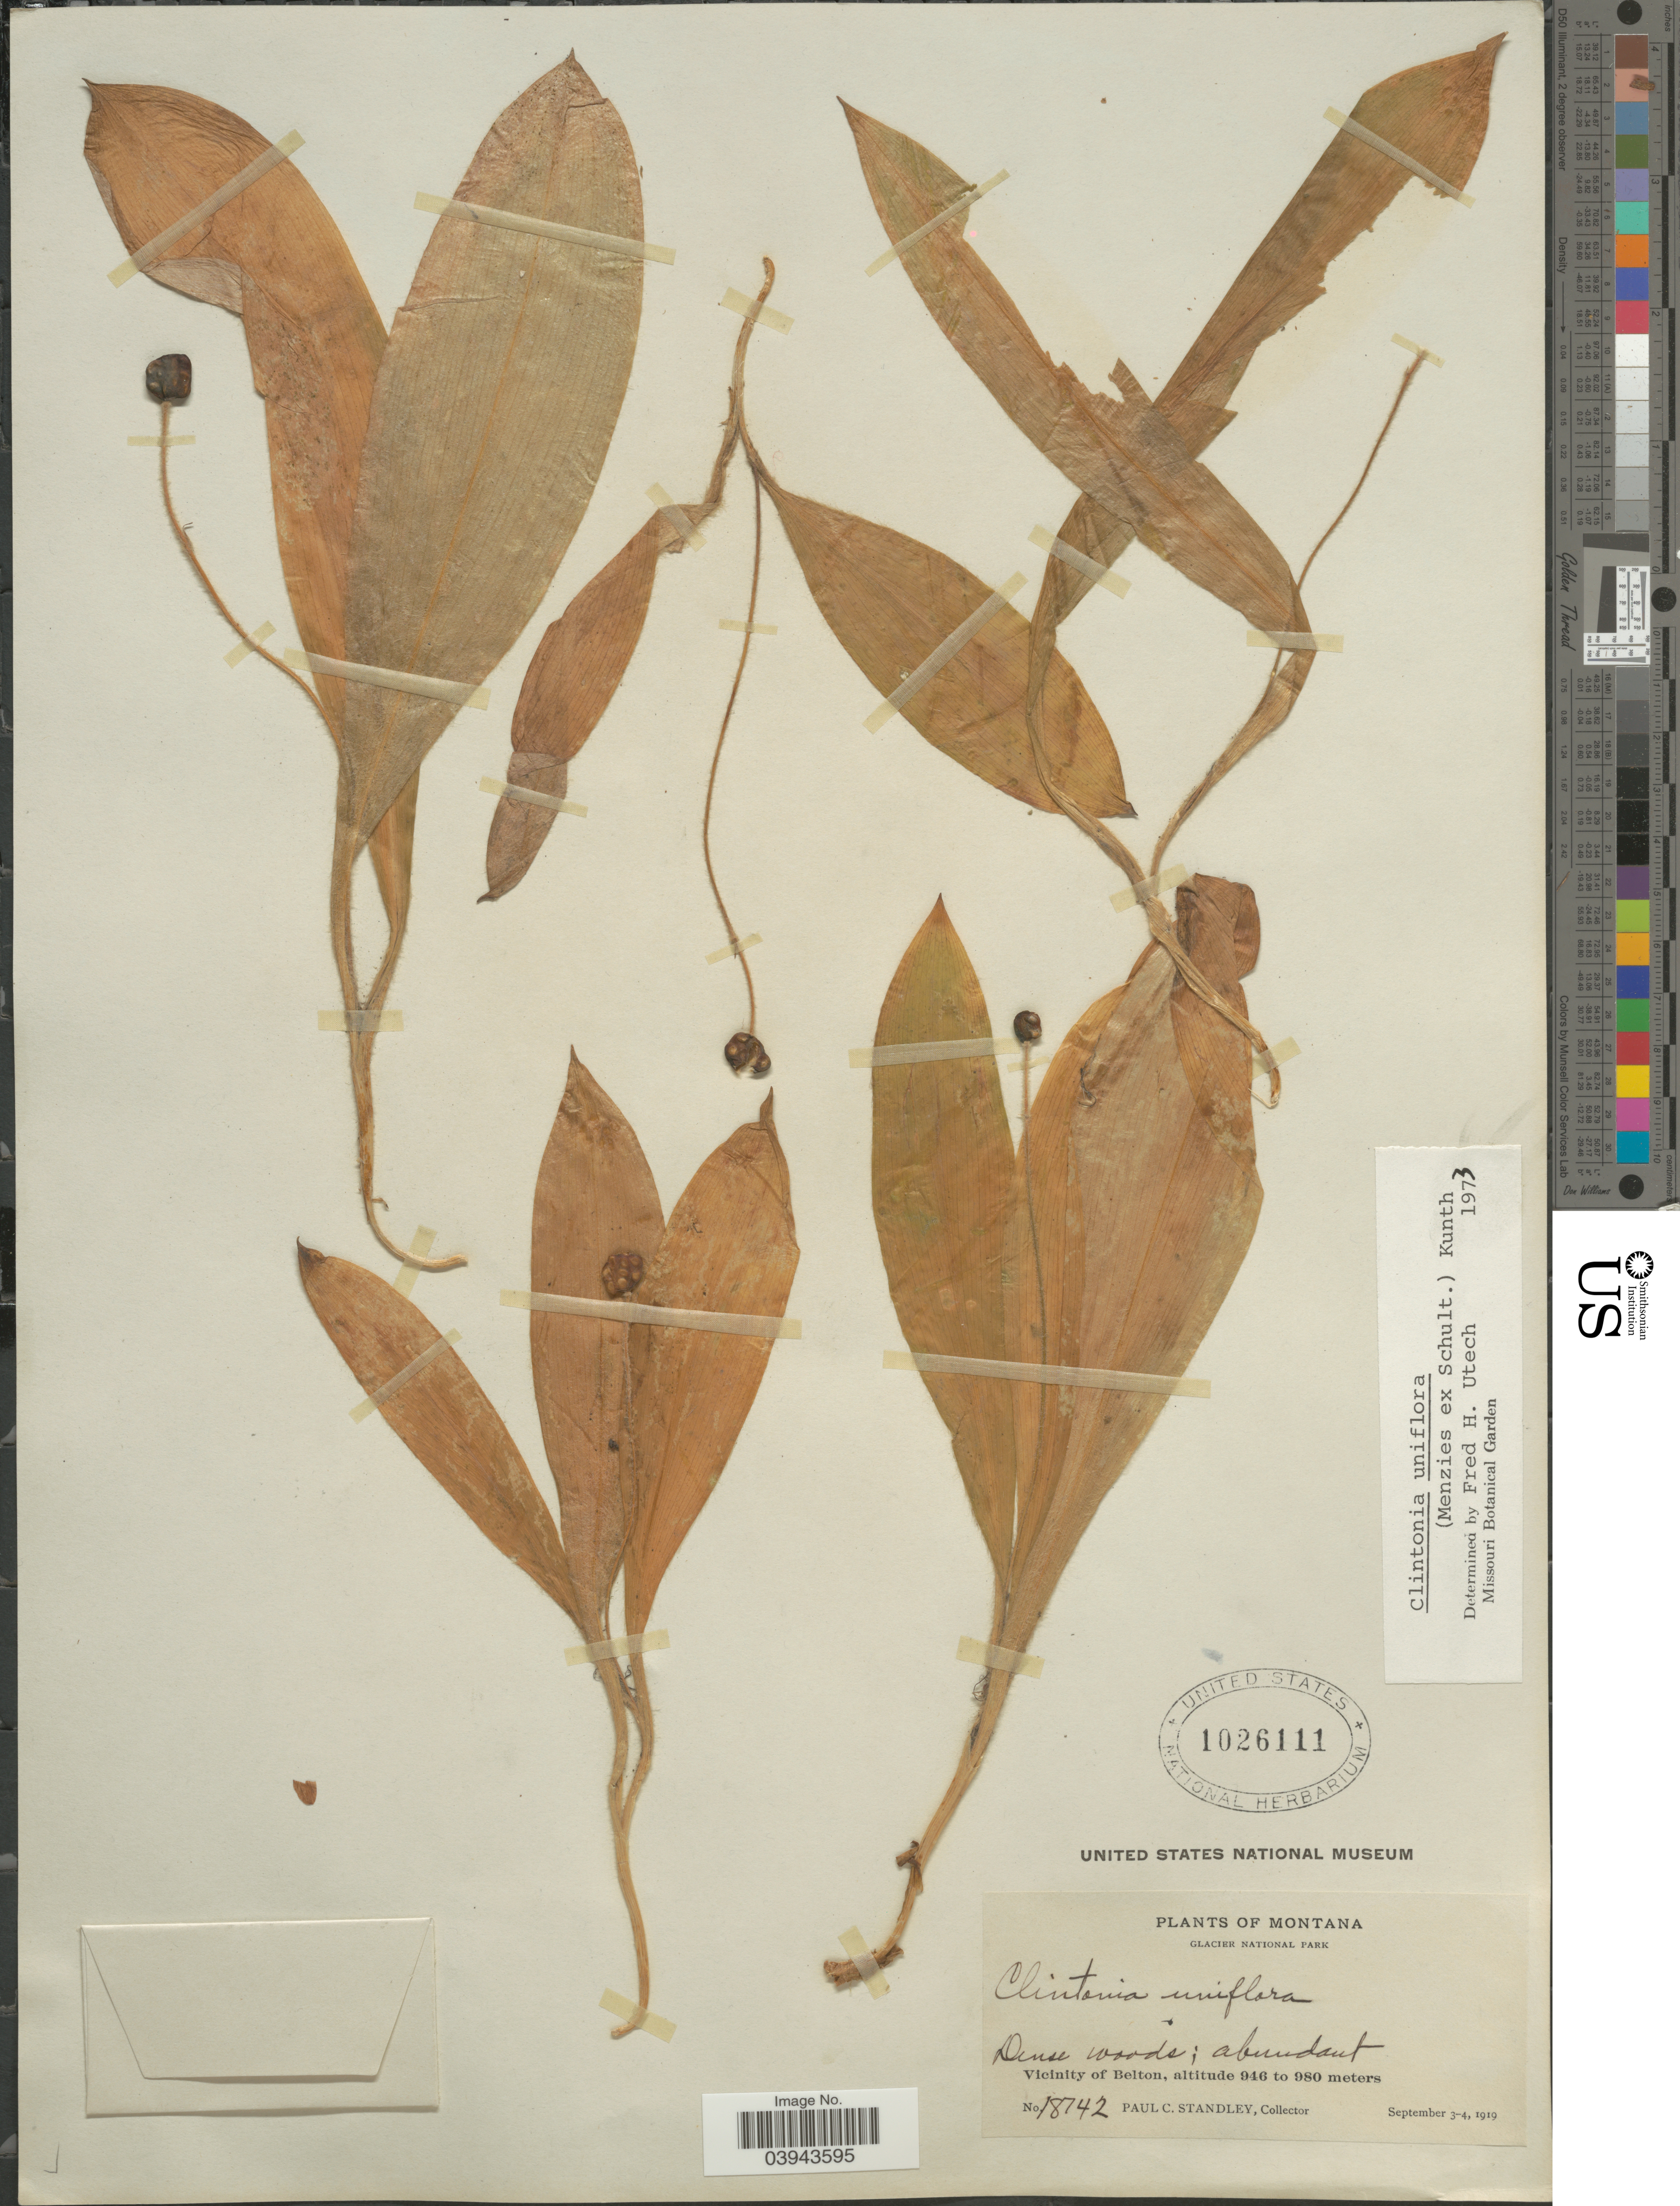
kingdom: Plantae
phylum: Tracheophyta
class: Liliopsida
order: Liliales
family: Liliaceae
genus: Clintonia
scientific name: Clintonia uniflora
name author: Kunth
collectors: P. C. Standley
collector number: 18742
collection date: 1919-09-03/1919-09-04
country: United States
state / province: Montana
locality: Glacier National Park. Vicinity of Belton.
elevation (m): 946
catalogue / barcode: US 1026111